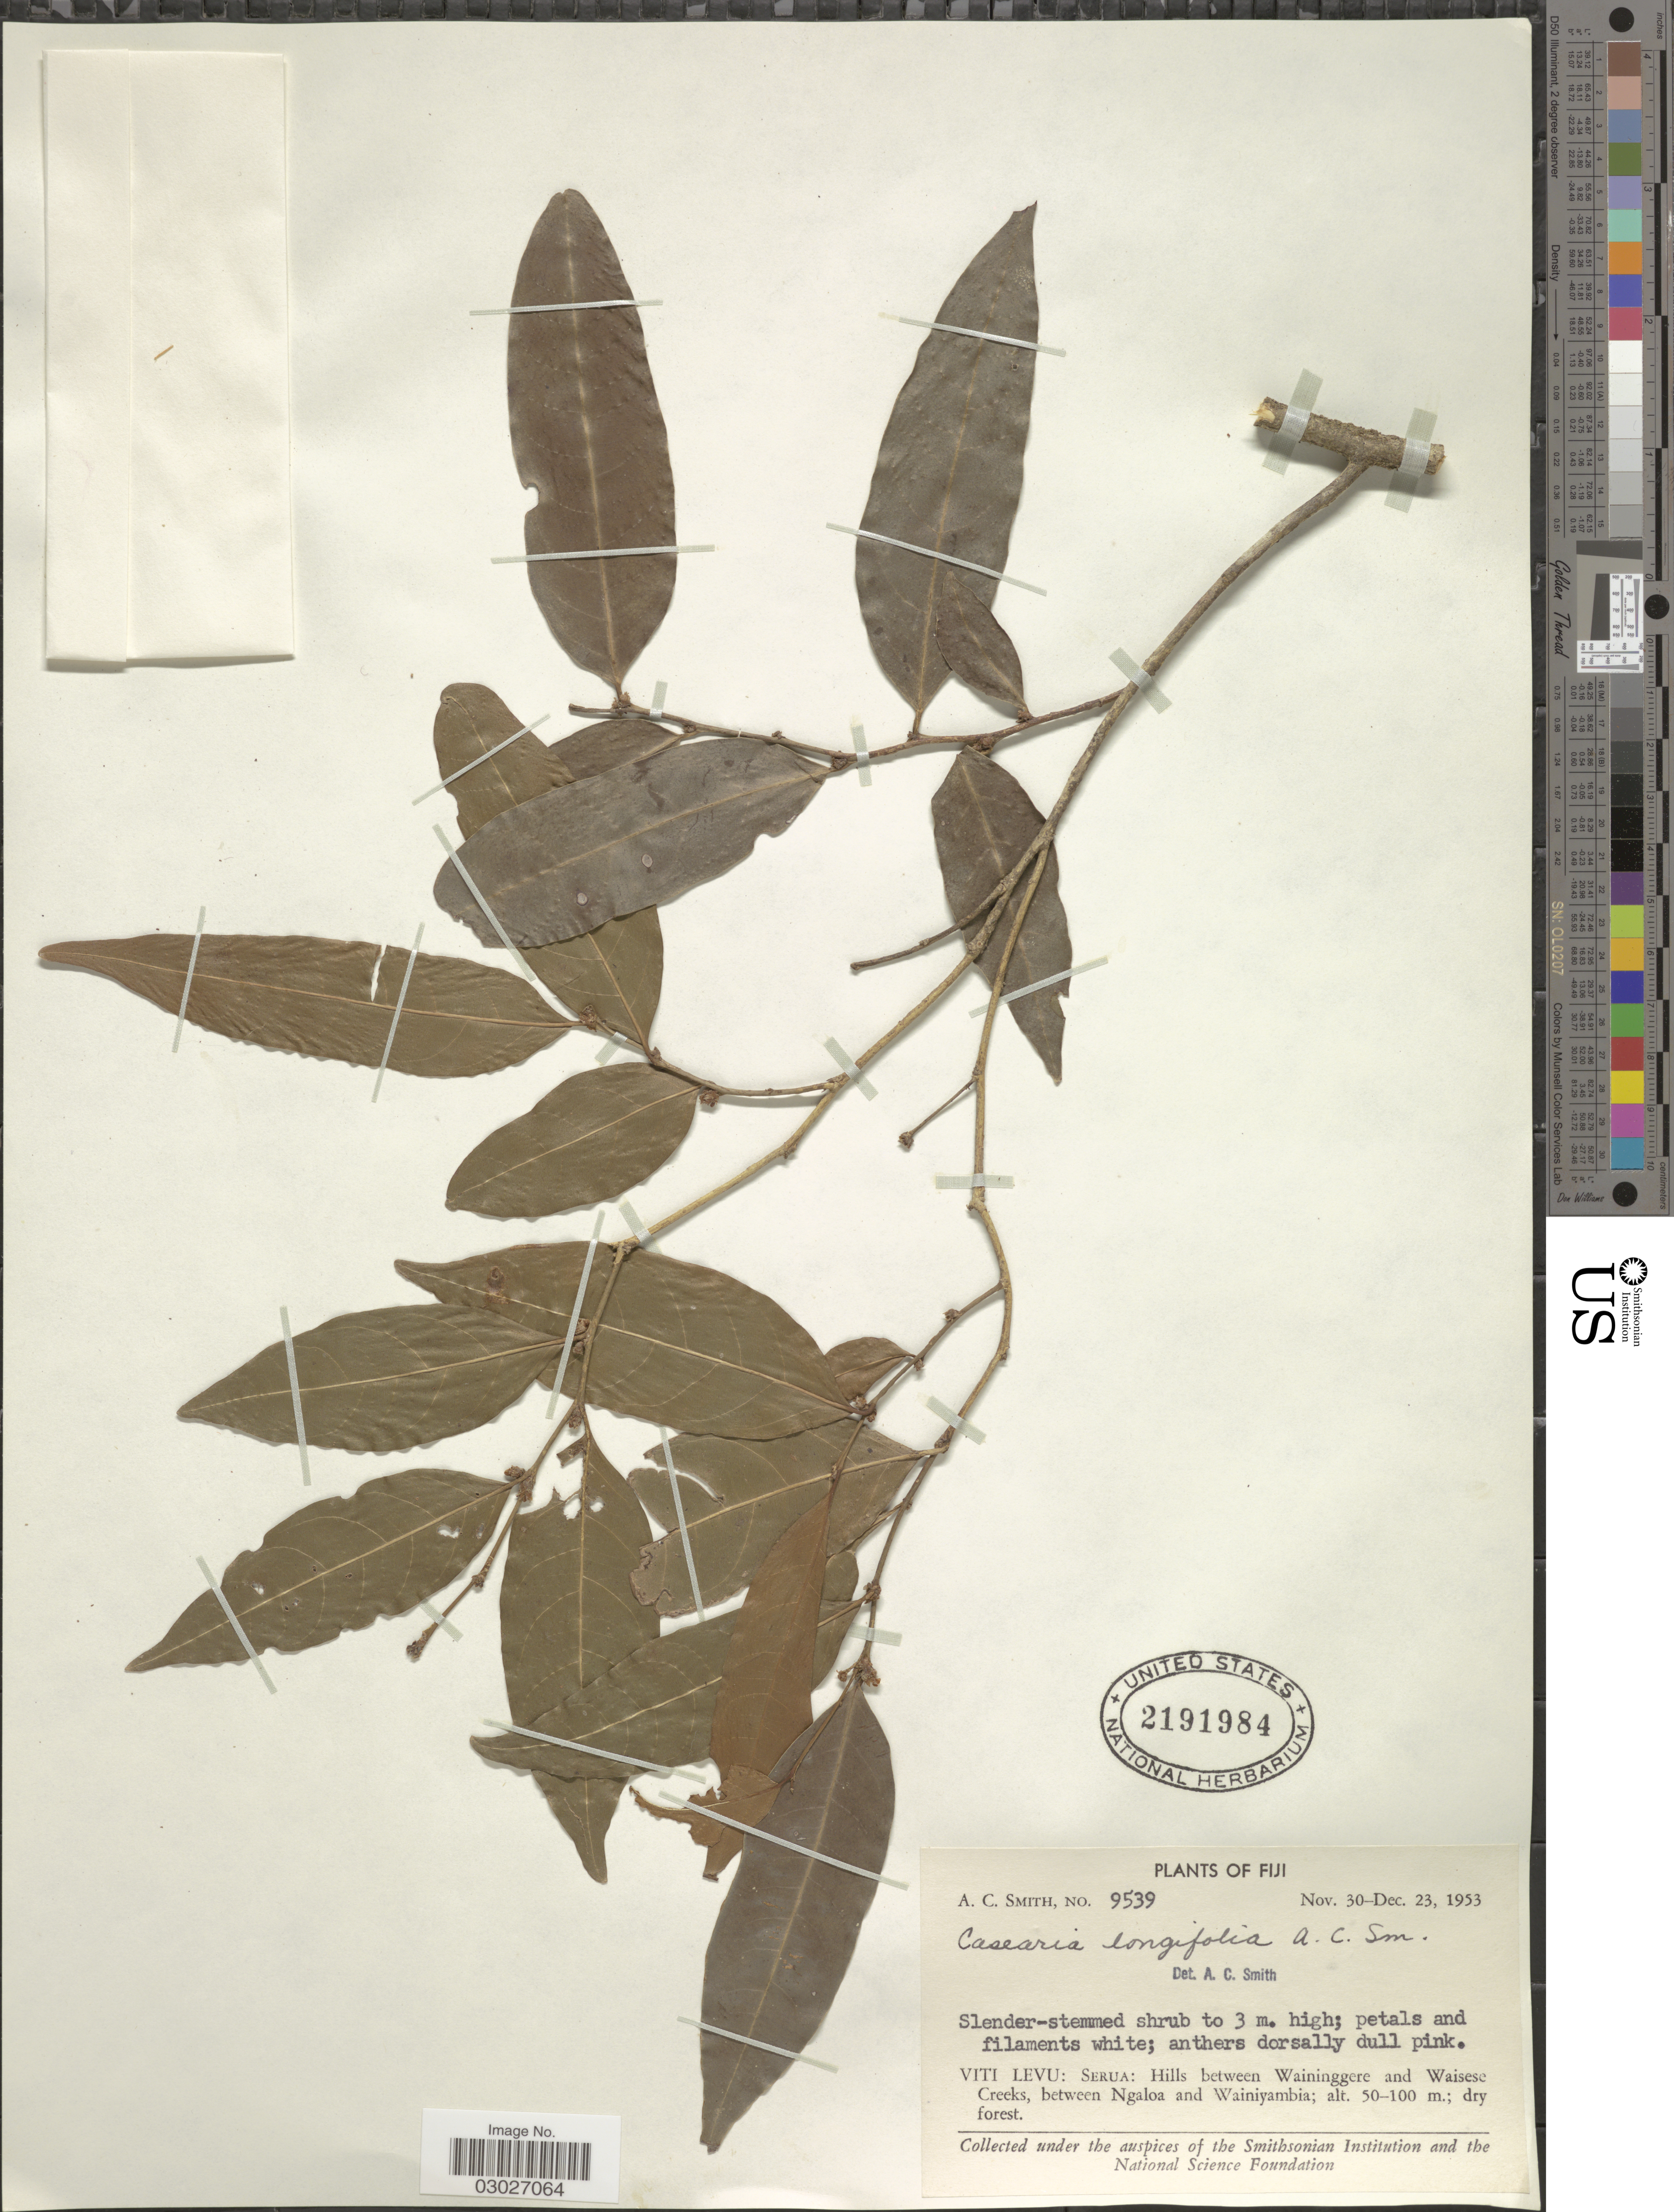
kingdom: Plantae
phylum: Tracheophyta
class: Magnoliopsida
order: Malpighiales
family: Salicaceae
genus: Casearia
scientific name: Casearia longifolia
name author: A.C. Sm.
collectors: A. C. Smith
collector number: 9539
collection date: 1953-11-30/1953-12-23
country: Fiji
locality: Viti Levu: Serua: Hills between Waininggere and Waisese Creeks, between Ngalao and Wainiyambia.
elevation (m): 50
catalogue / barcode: US 2191984